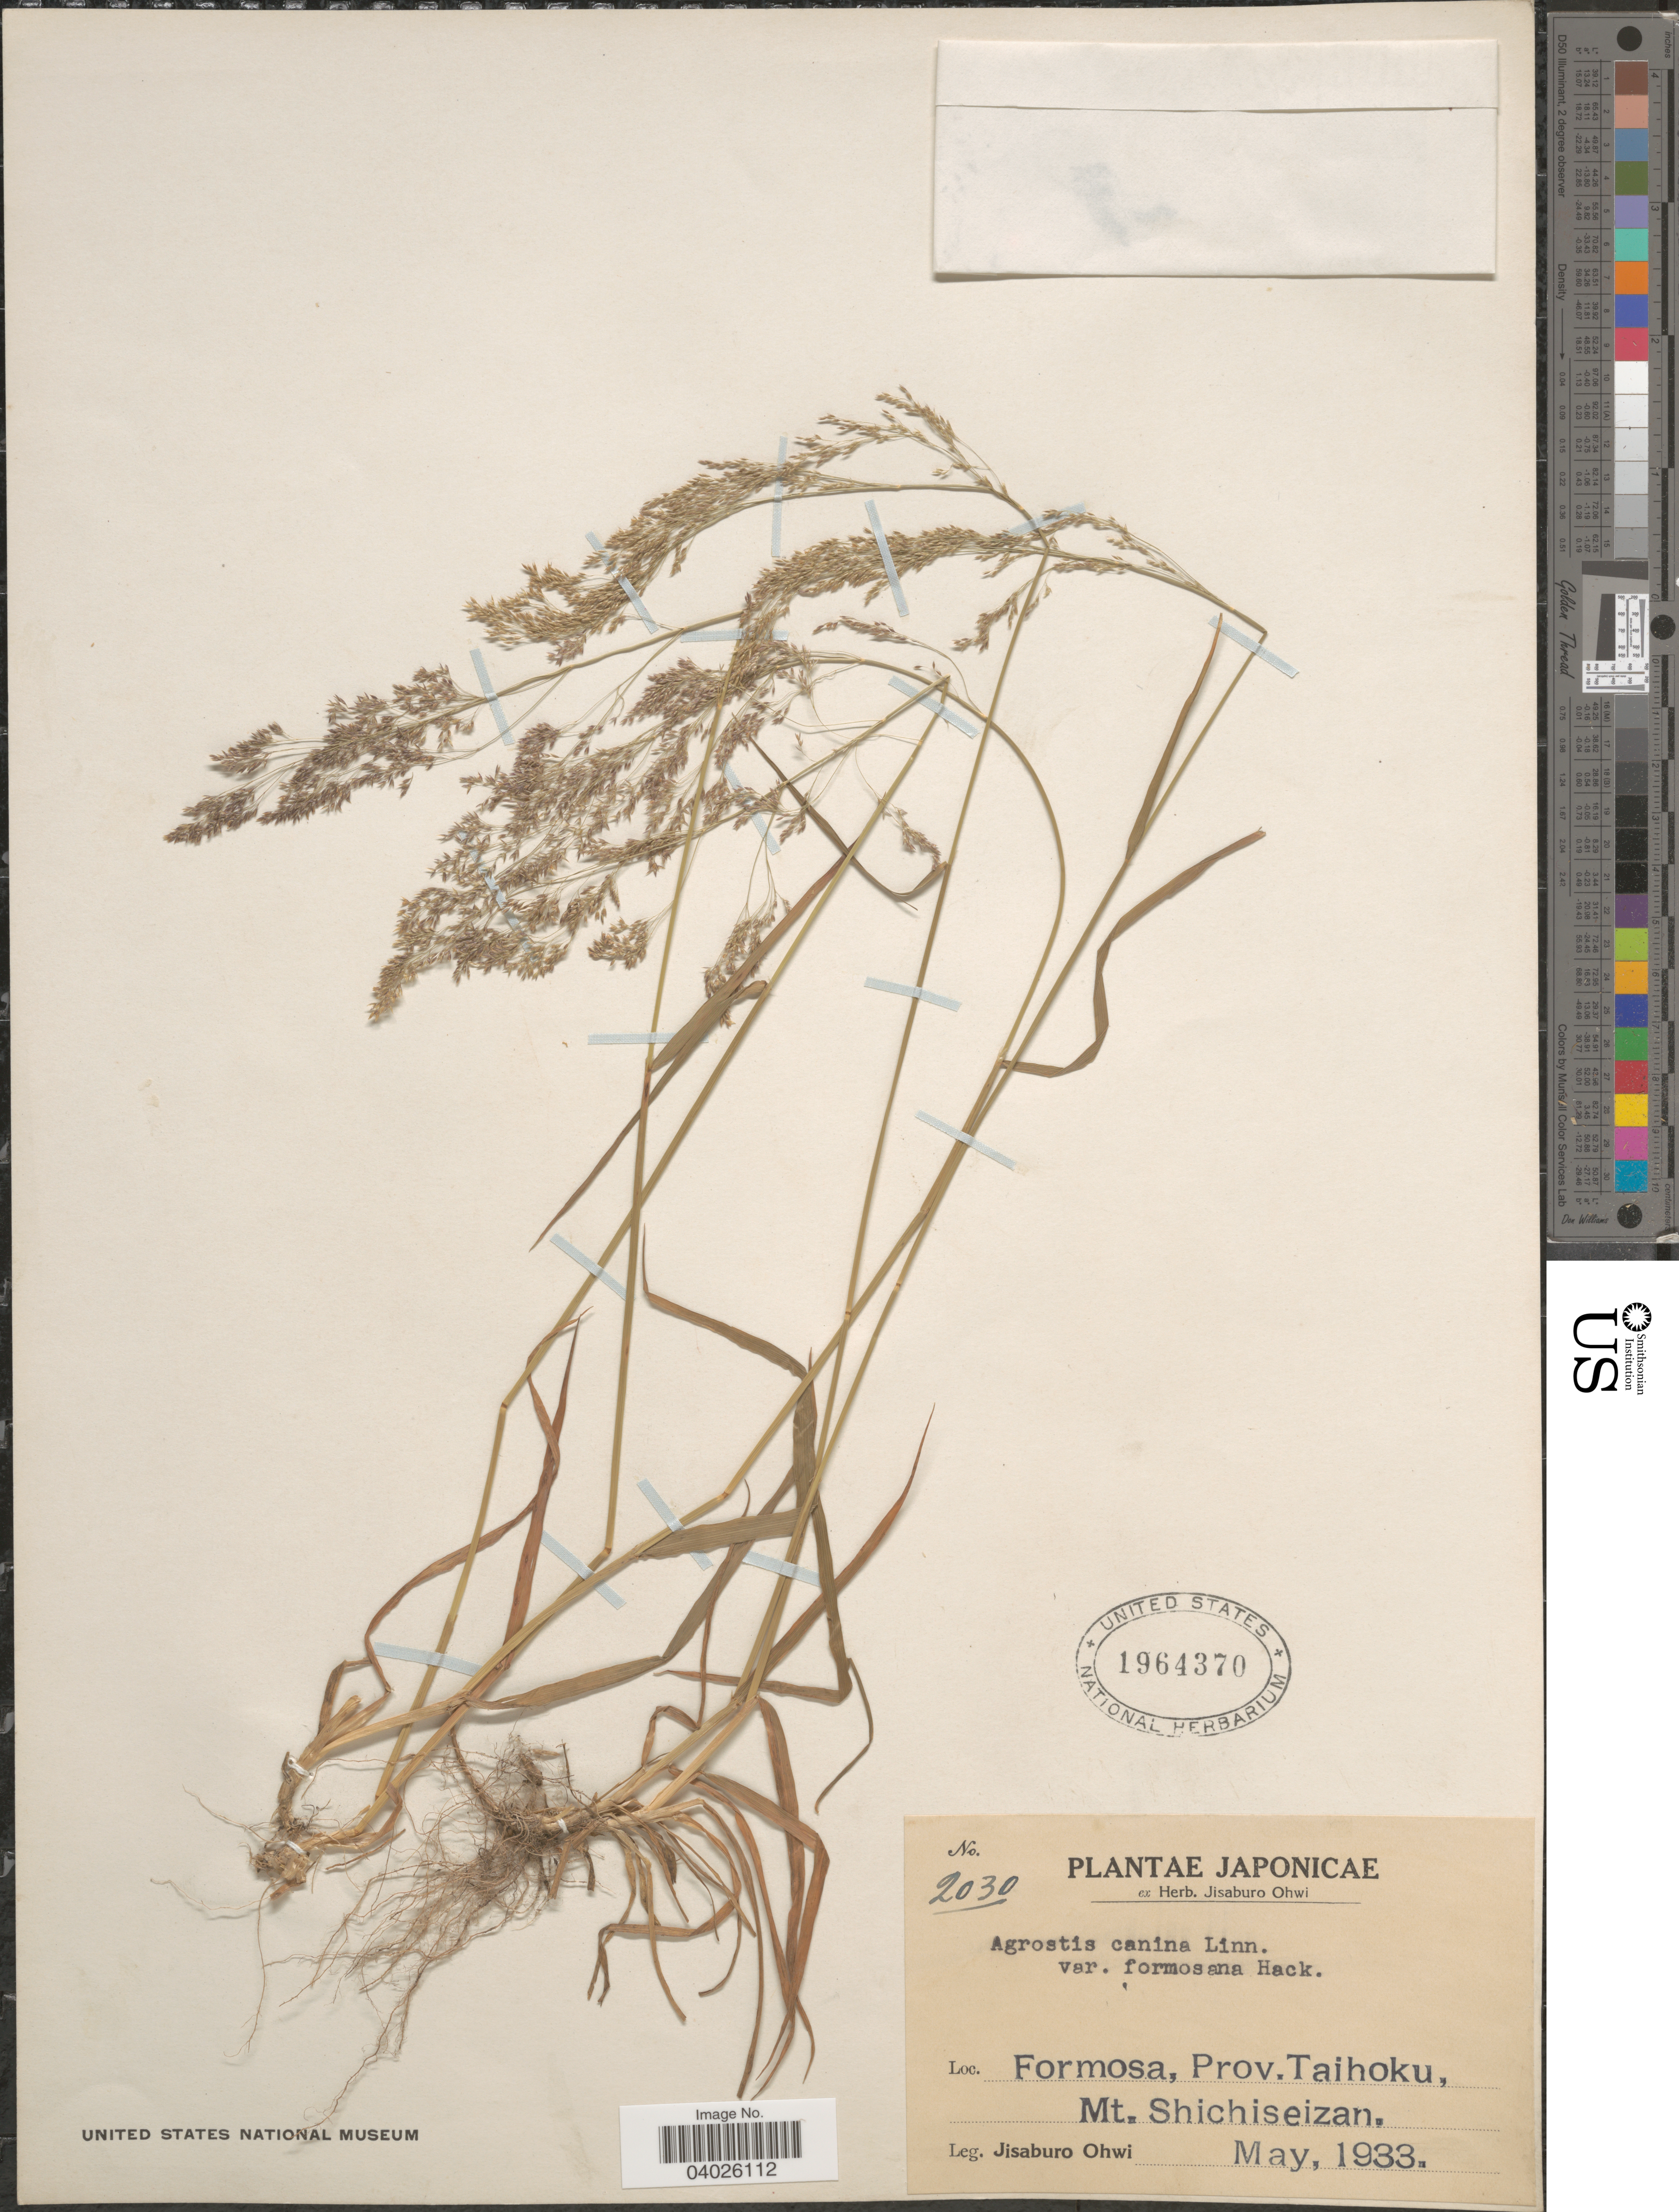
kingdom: Plantae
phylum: Tracheophyta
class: Liliopsida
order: Poales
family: Poaceae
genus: Agrostis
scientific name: Agrostis canina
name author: L.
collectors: J. Ohwi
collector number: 2030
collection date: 1933-05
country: Taiwan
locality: Formosa, Prov. Taihoku, Mt. Shichiseizan.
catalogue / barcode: US 1964370